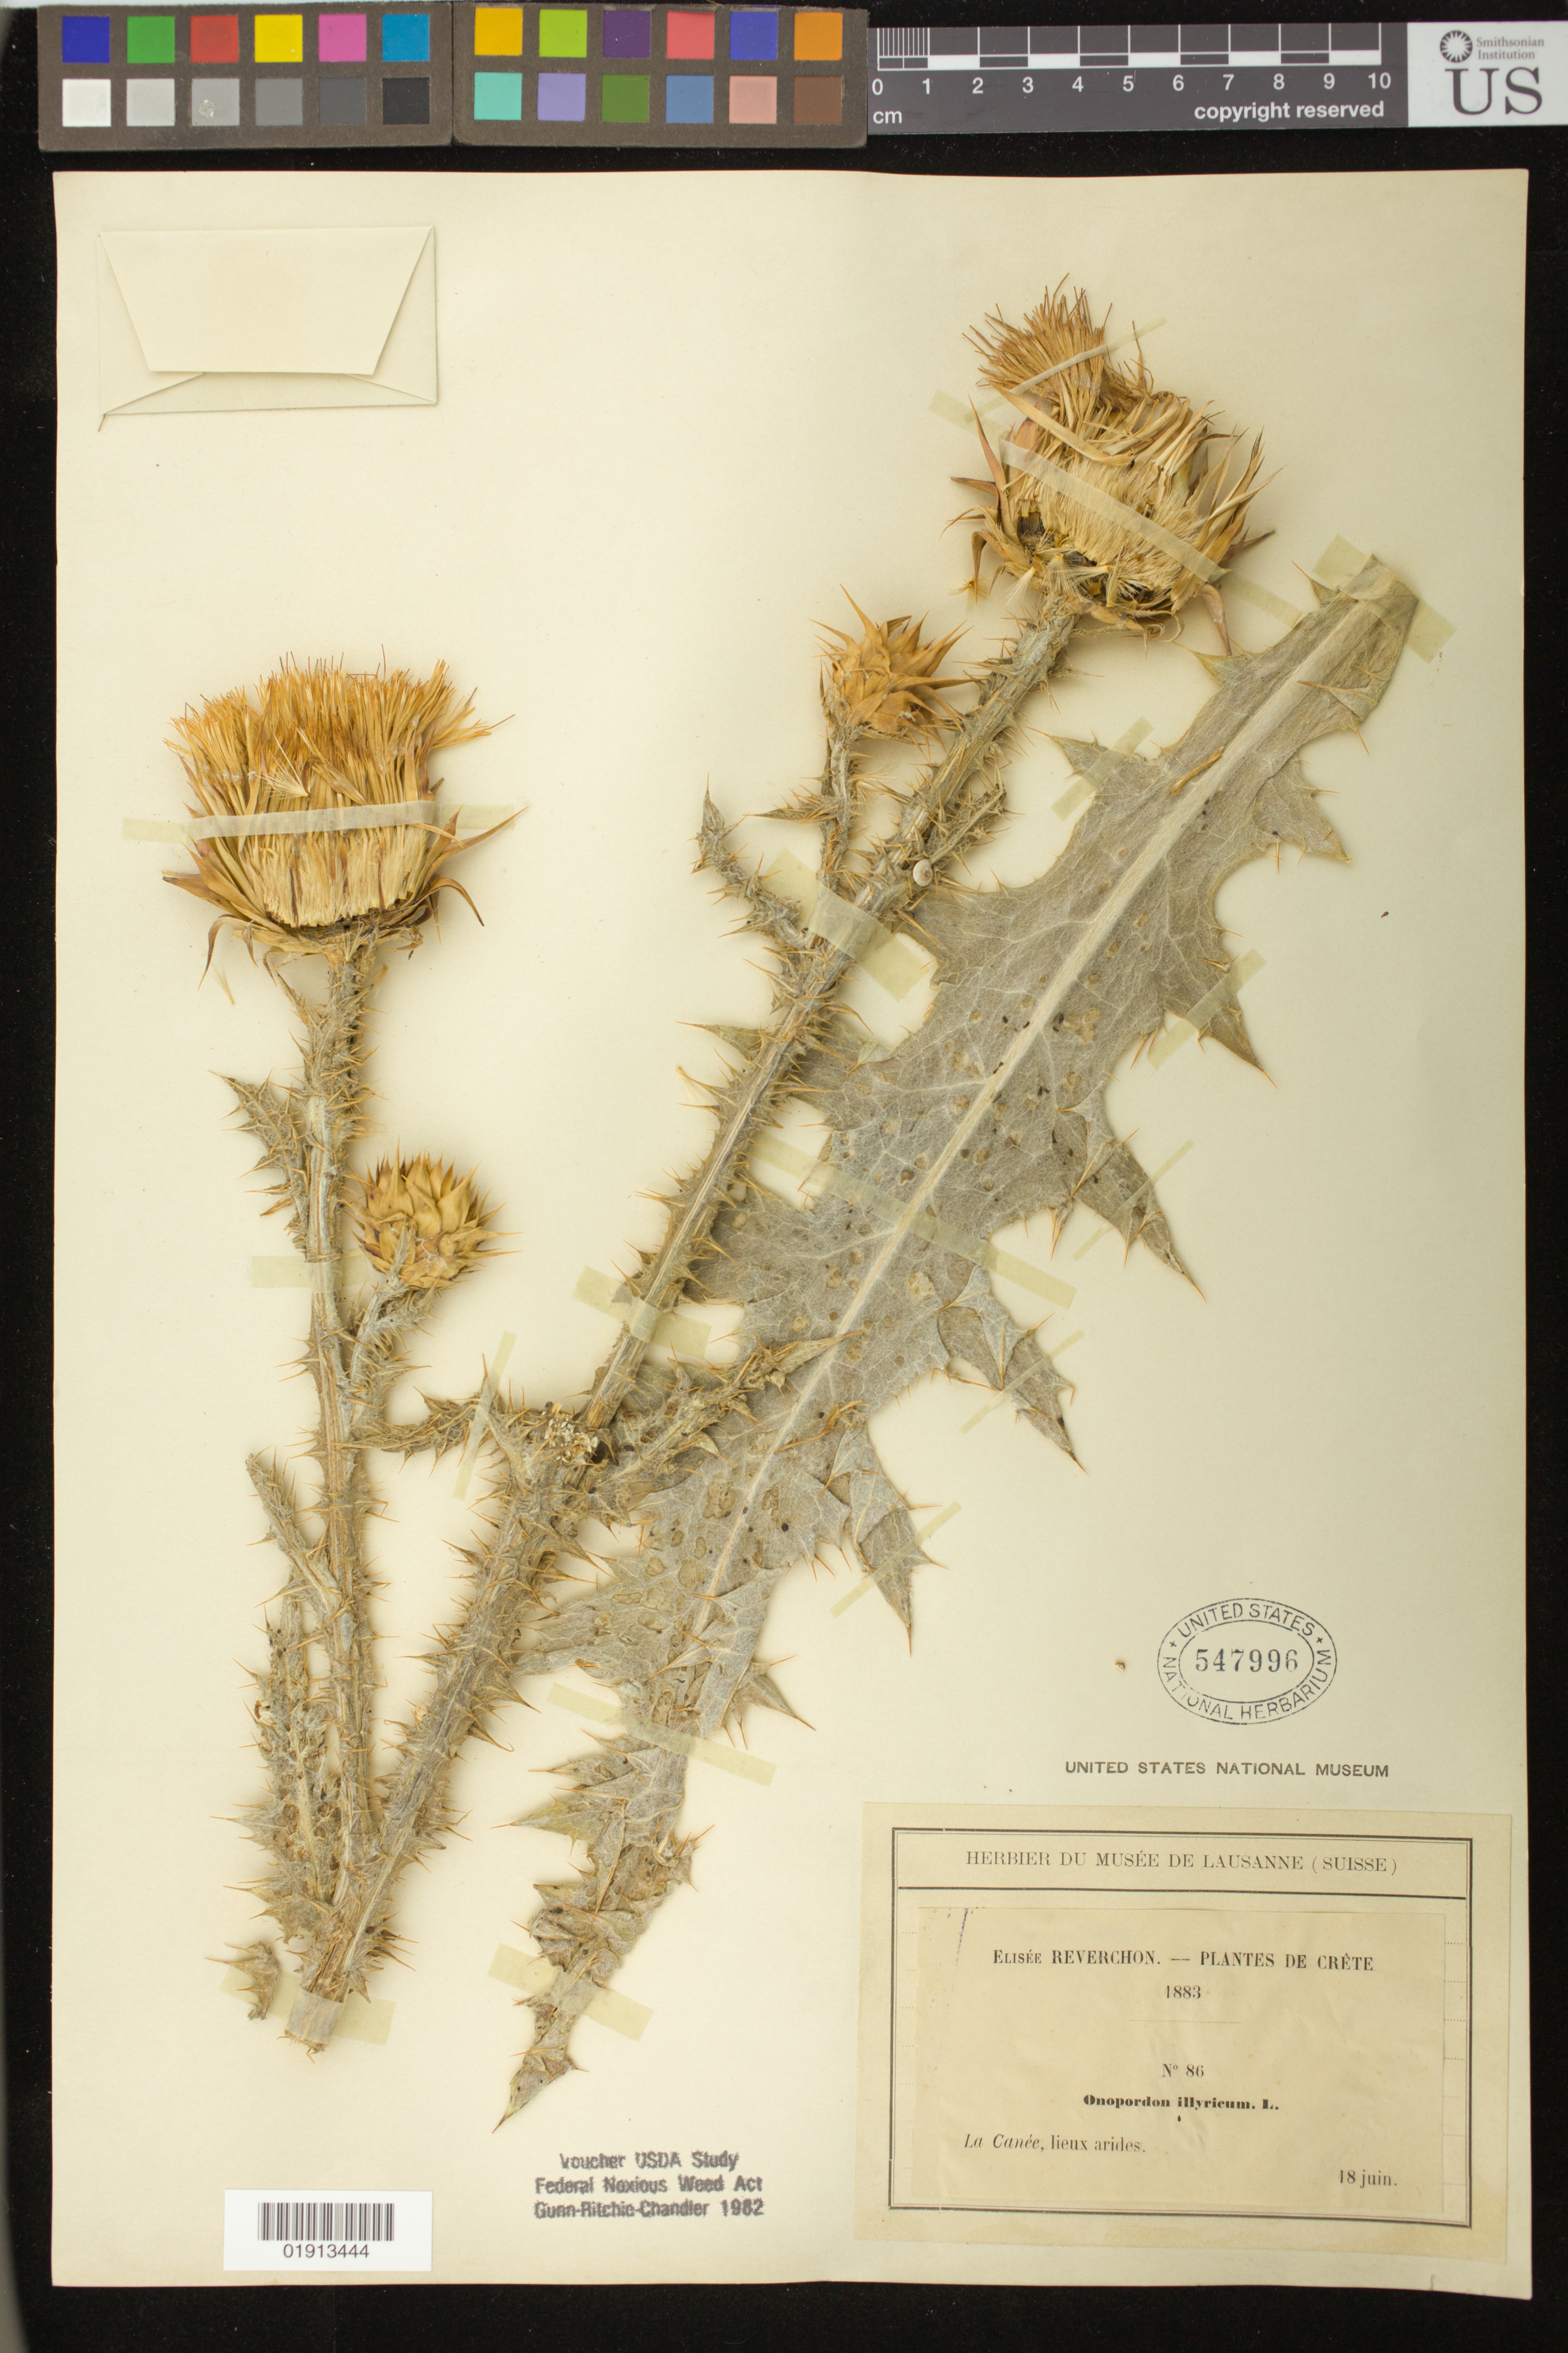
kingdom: Plantae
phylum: Tracheophyta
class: Magnoliopsida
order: Asterales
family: Asteraceae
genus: Onopordum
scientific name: Onopordum illyricum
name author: L.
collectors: E. Reverchon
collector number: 86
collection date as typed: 18 juin. 1883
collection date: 1883-06-18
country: Greece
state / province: Crete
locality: La Canée, lieux arides.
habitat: lieux arides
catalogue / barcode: US 547996